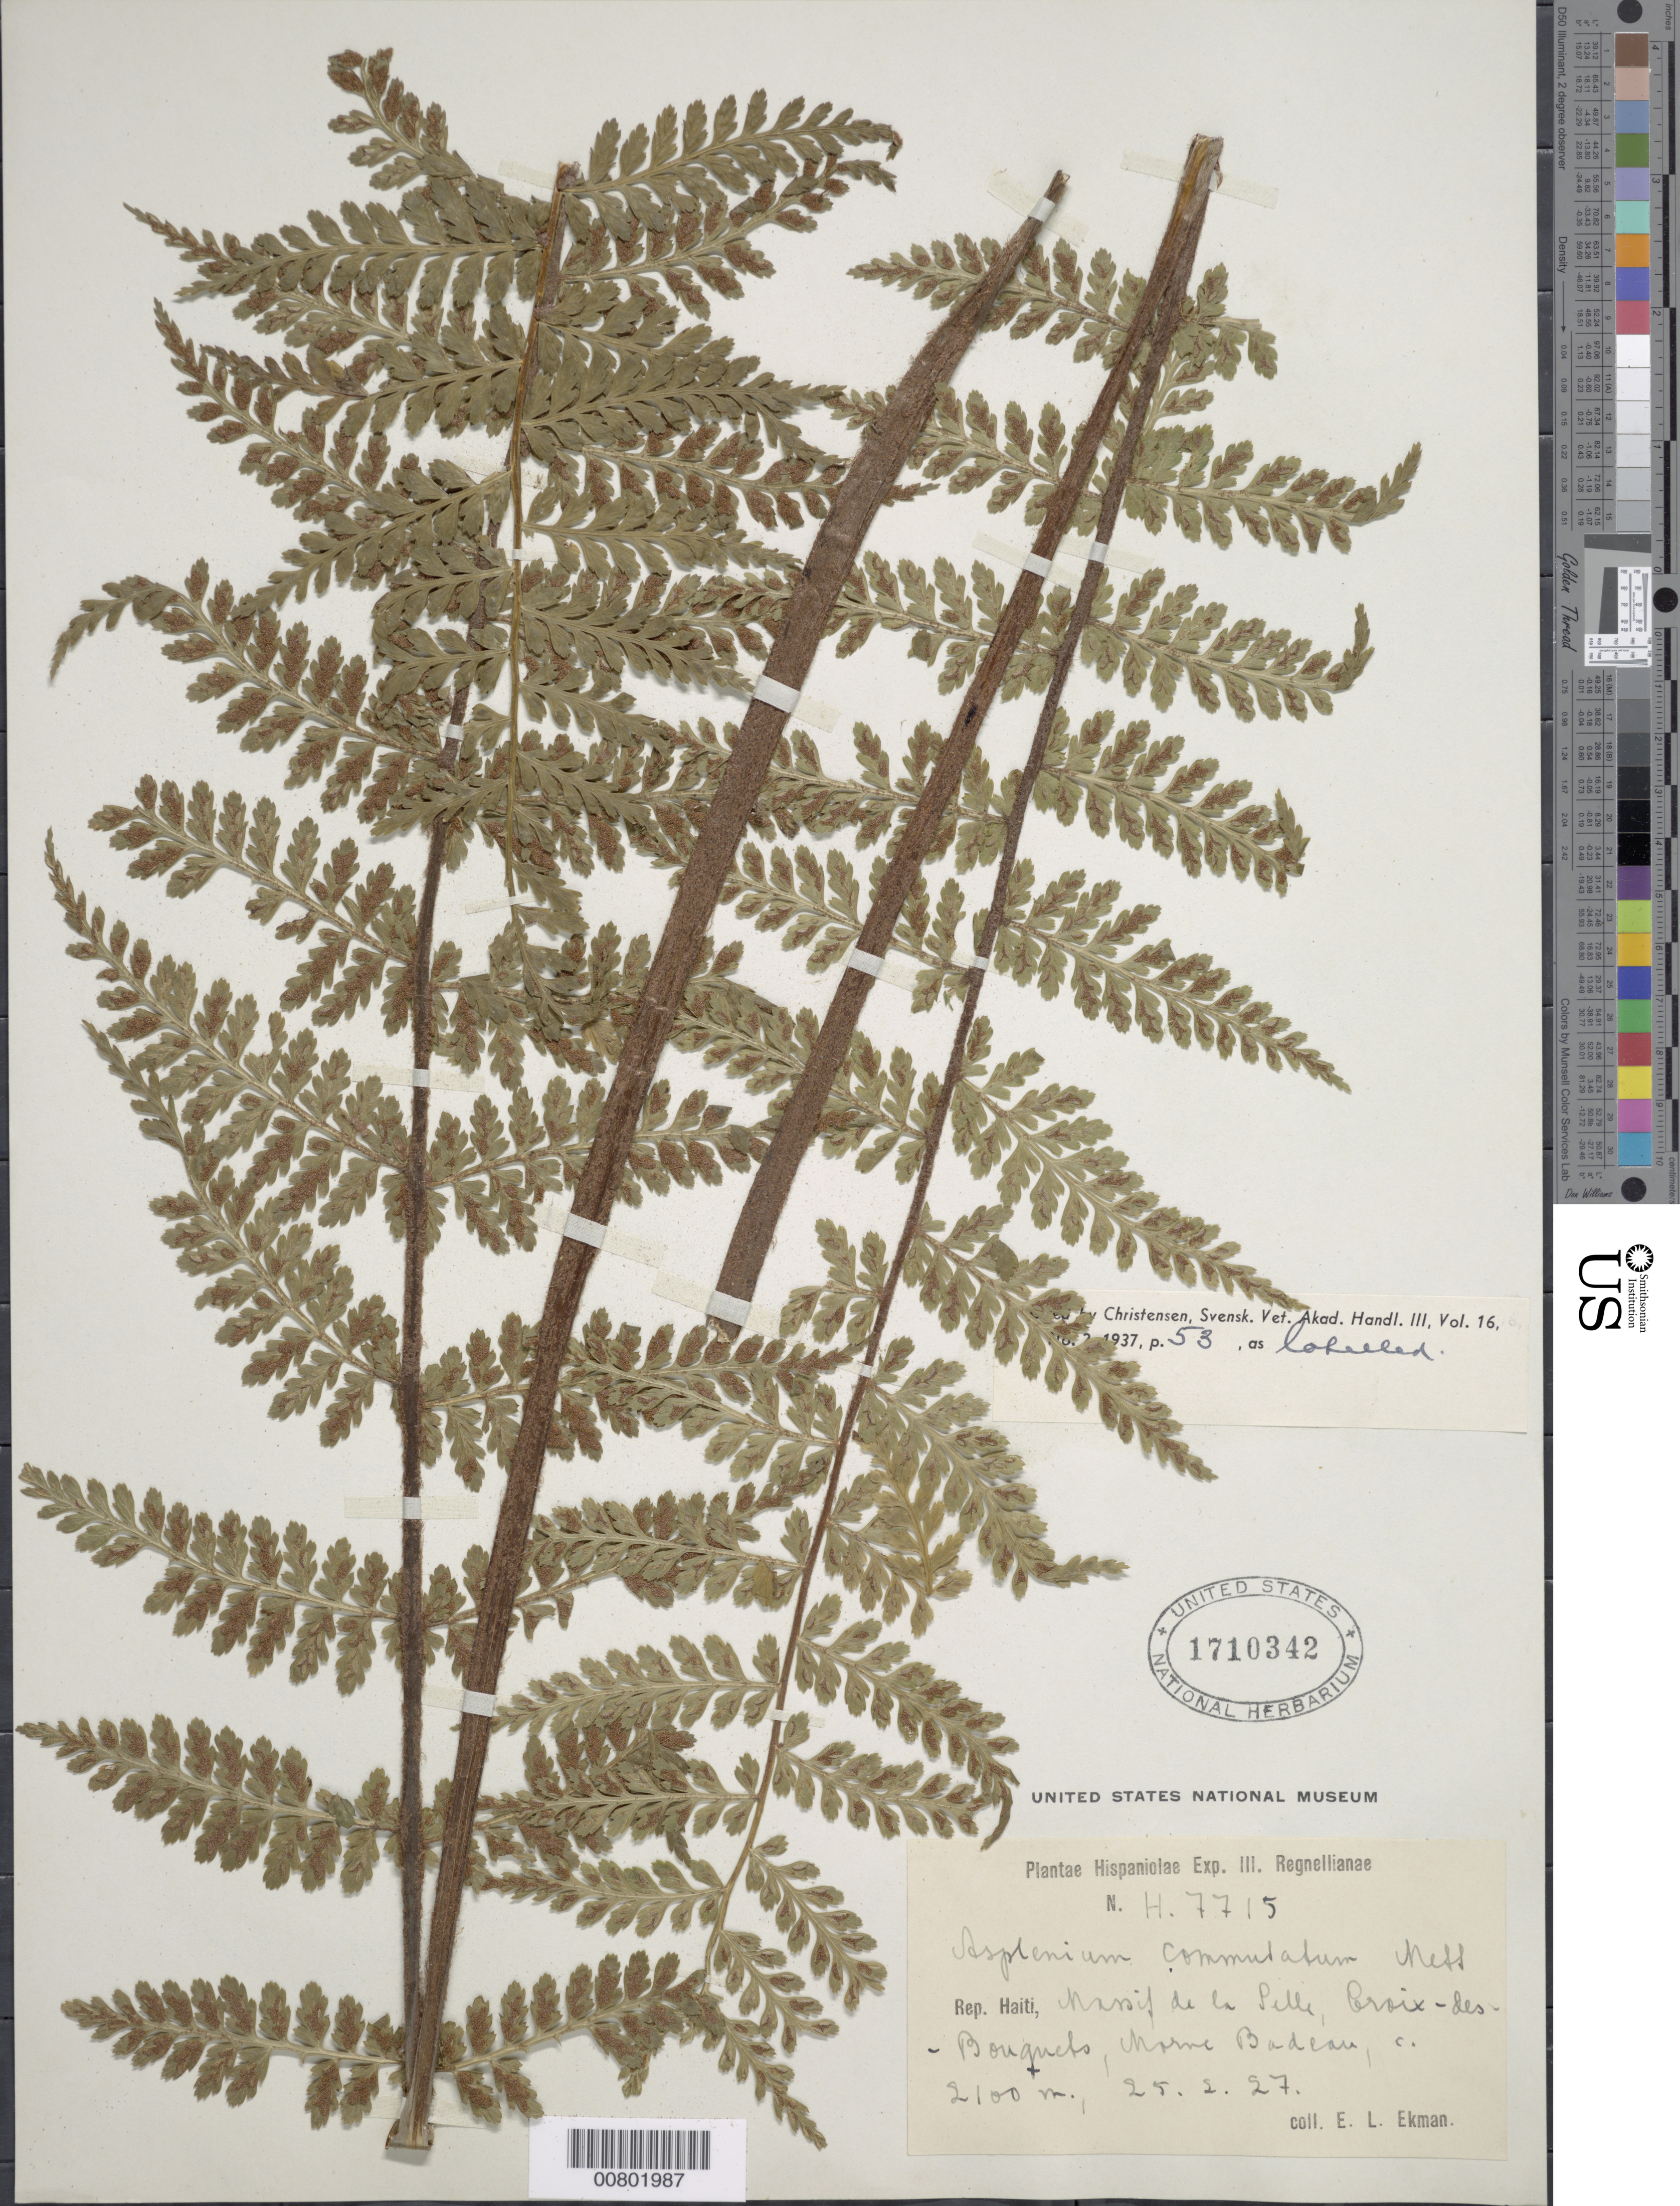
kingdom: Plantae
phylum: Tracheophyta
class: Polypodiopsida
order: Polypodiales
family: Aspleniaceae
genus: Asplenium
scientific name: Asplenium commutatum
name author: Mett. ex Kuhn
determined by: Christensen, C. F. A.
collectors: E. L. Ekman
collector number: H 7715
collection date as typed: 25 Feb 1927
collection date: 1927-02-25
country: Haiti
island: Hispaniola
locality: Massif de la Selle, Croix des Bouquets, Morne Badeau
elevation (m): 2100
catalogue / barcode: US 1710342